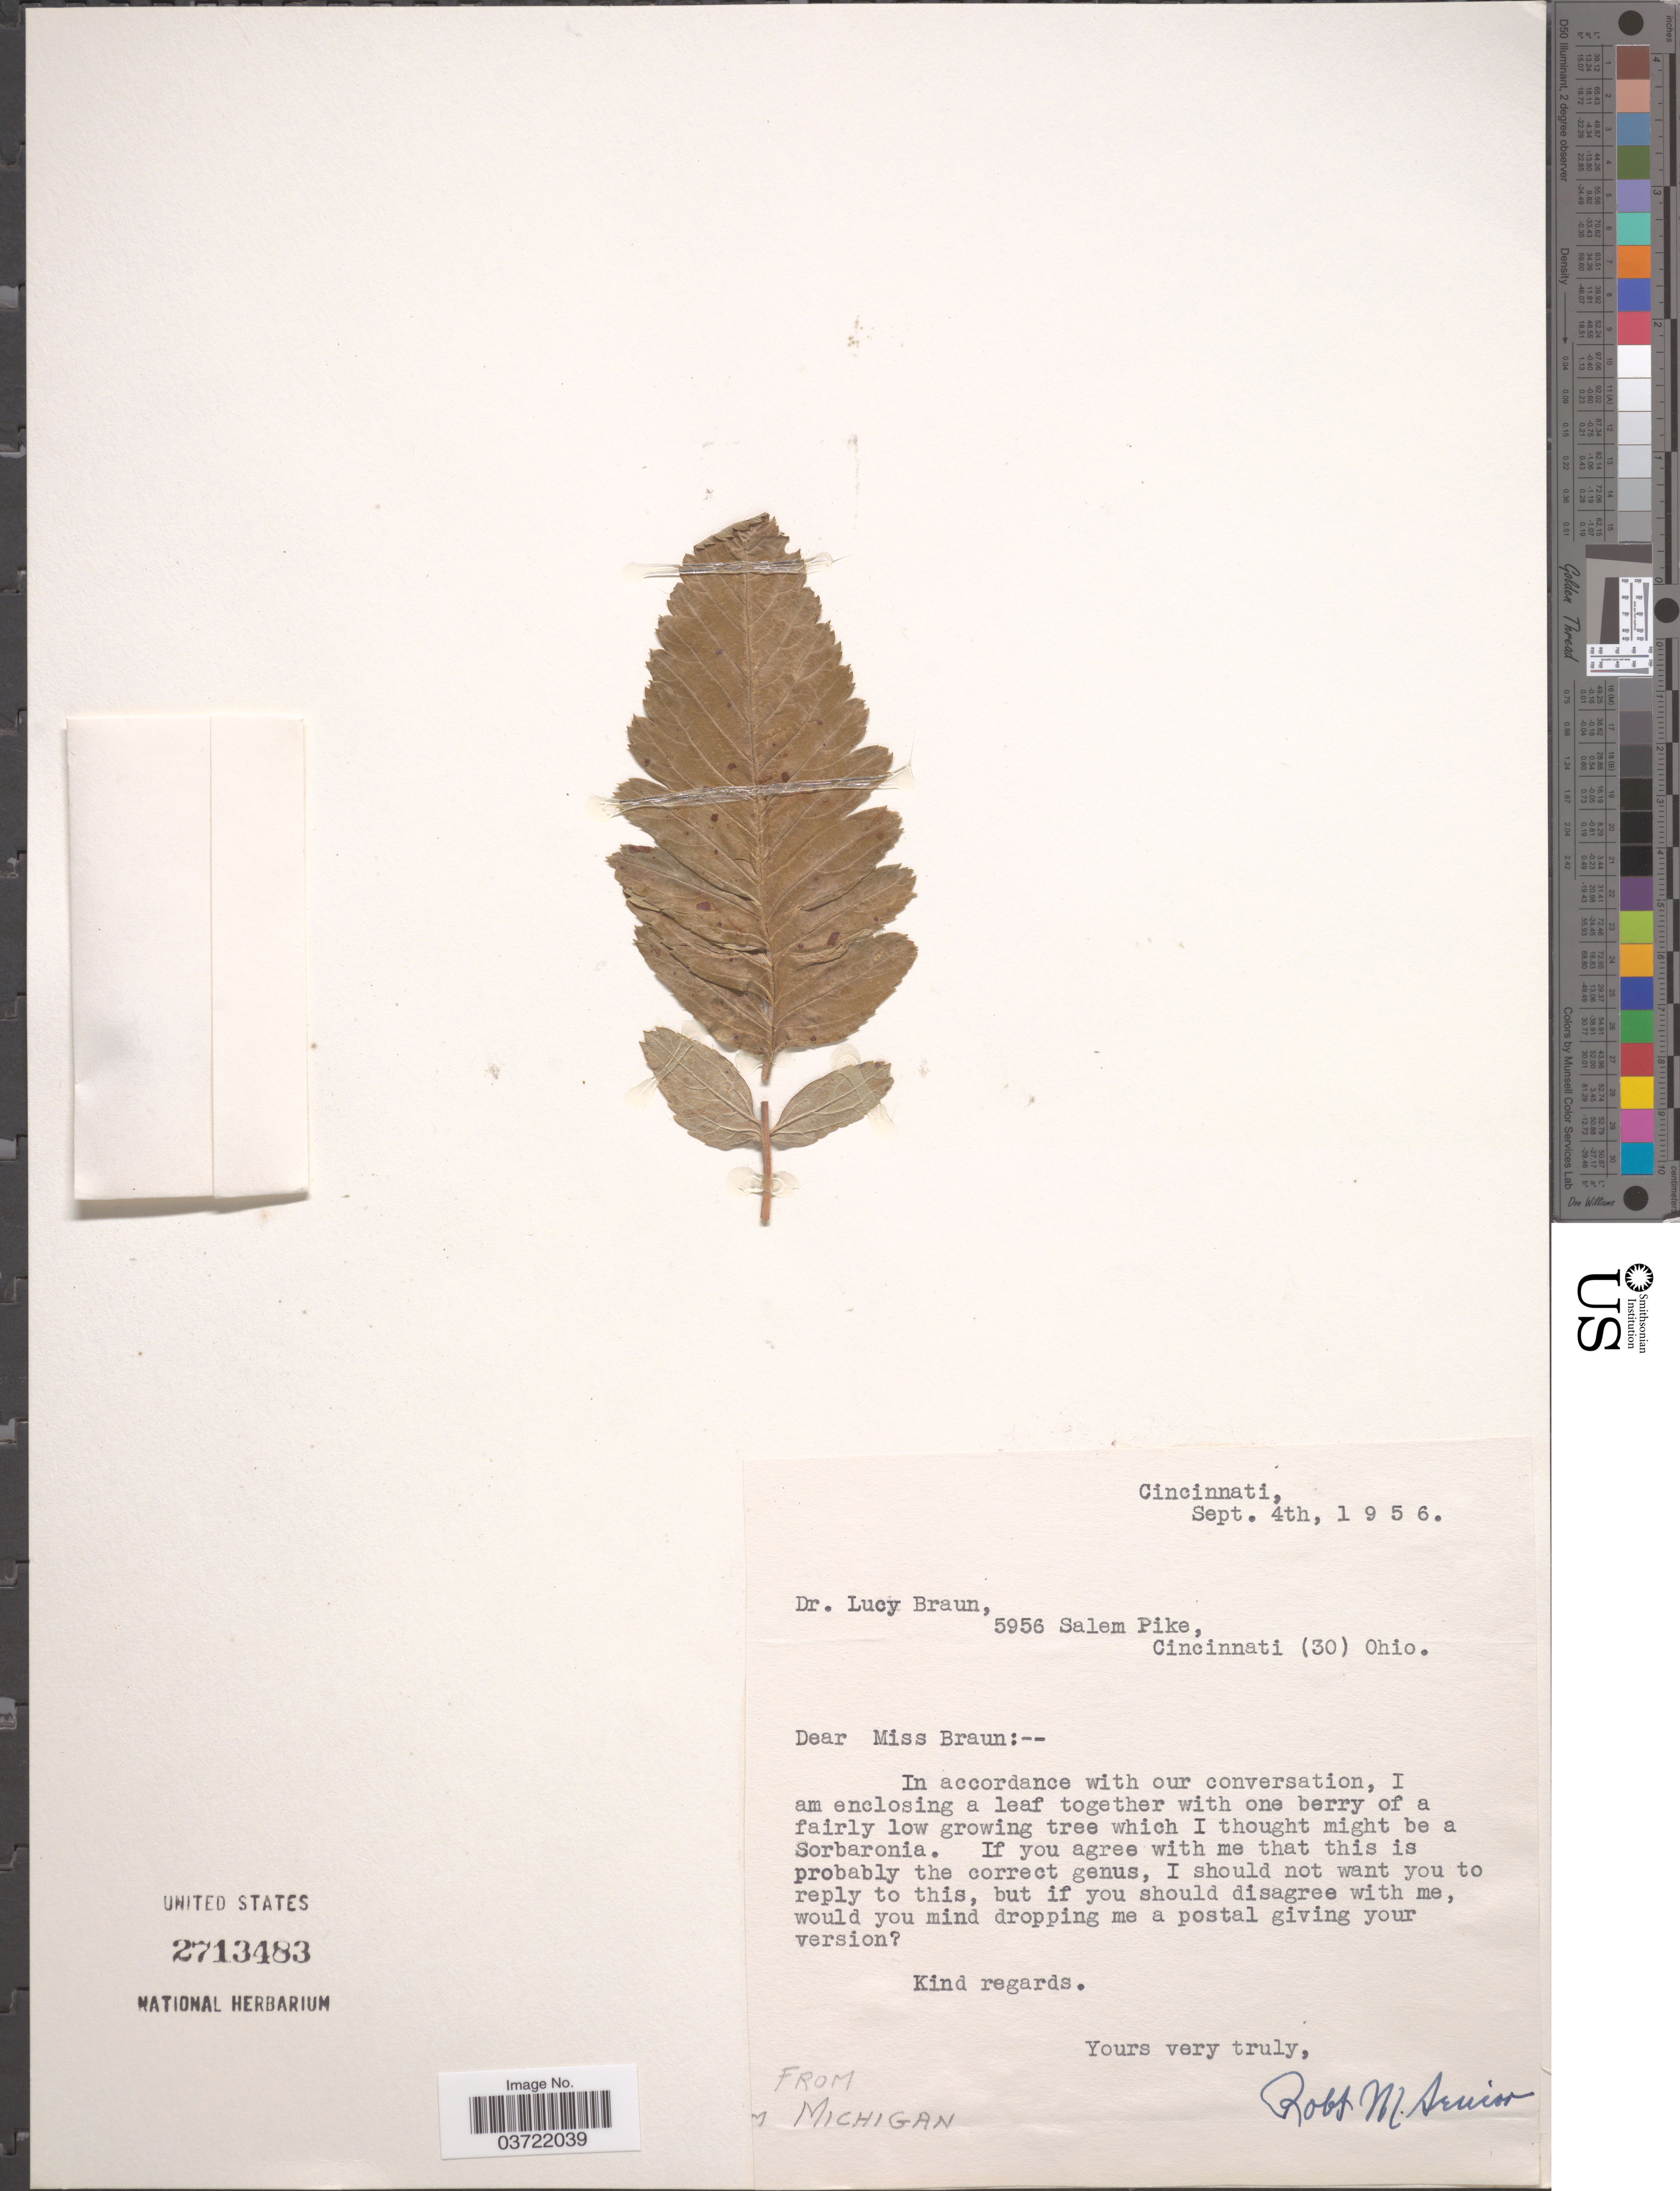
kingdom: Plantae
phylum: Tracheophyta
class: Magnoliopsida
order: Rosales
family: Rosaceae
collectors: R. Aruiso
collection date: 1956-09-04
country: United States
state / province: Michigan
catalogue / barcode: US 2713483